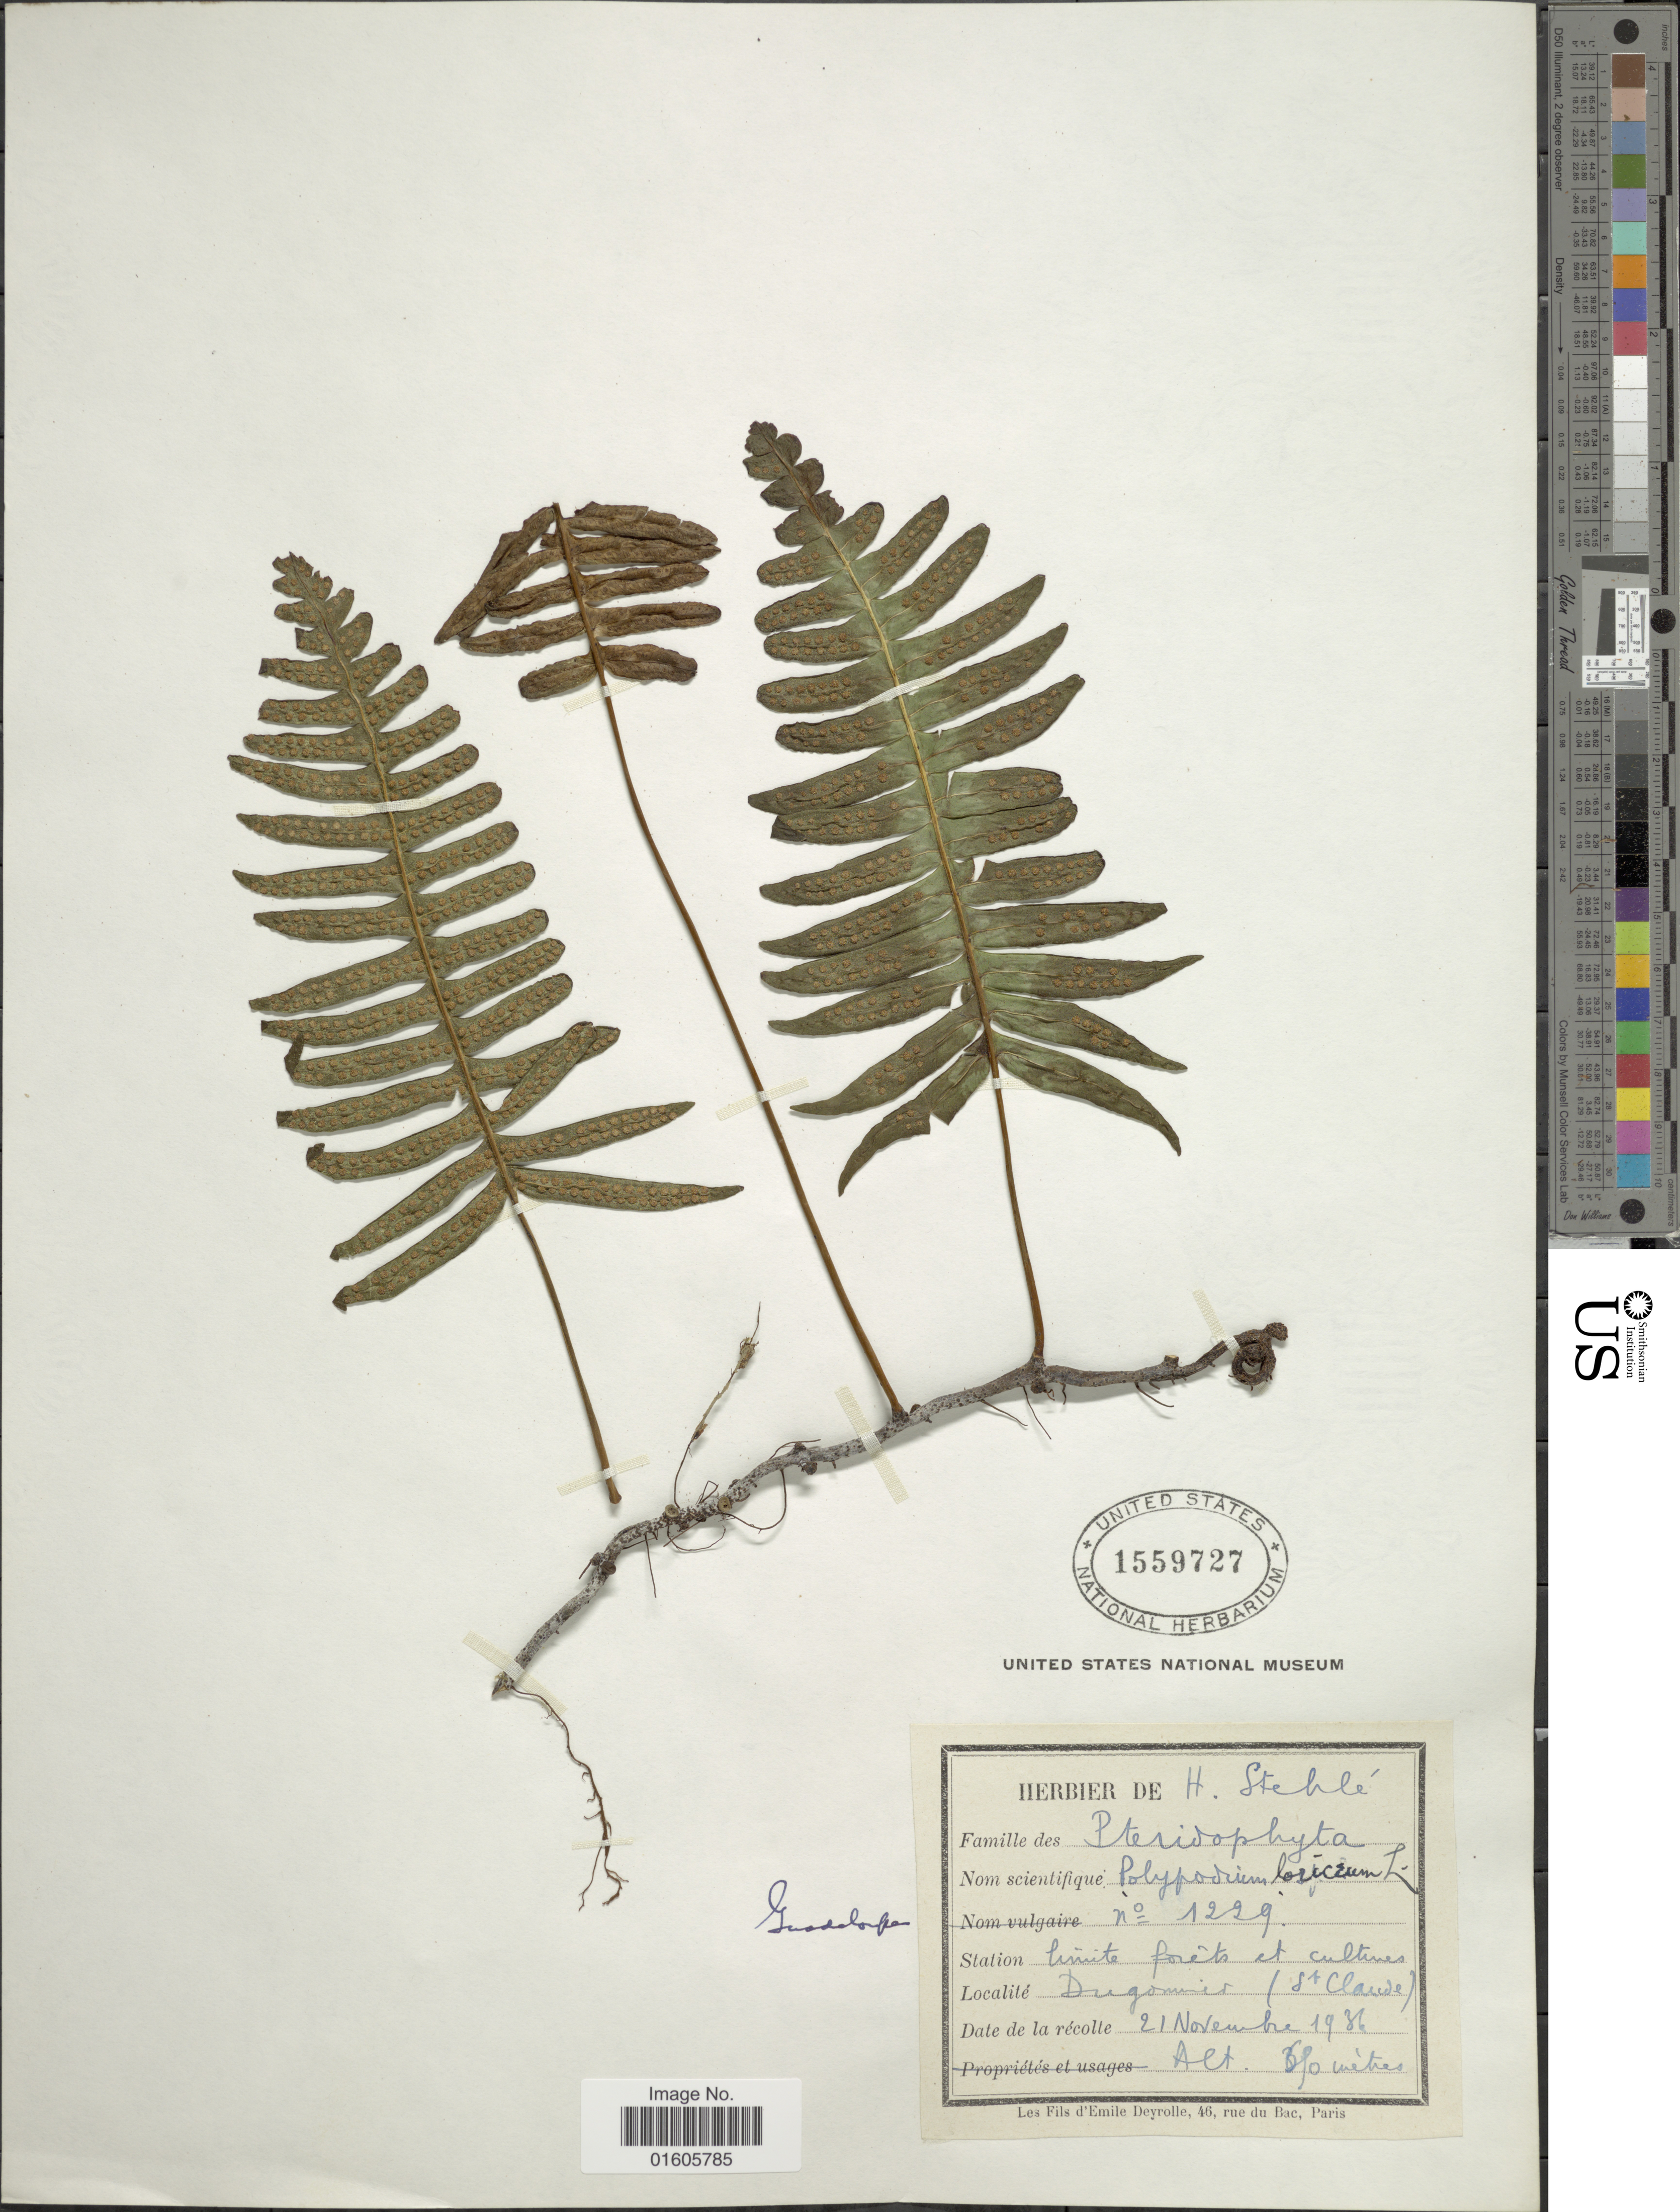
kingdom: Plantae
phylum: Tracheophyta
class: Polypodiopsida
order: Polypodiales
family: Polypodiaceae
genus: Serpocaulon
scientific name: Serpocaulon loriceum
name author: (L.) A.R. Sm.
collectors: ex herb. H. Stehlé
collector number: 1229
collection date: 1936-11-21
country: Guadeloupe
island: Leeward Is.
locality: Dugommier (St Claude).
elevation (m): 650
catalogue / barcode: US 1559727